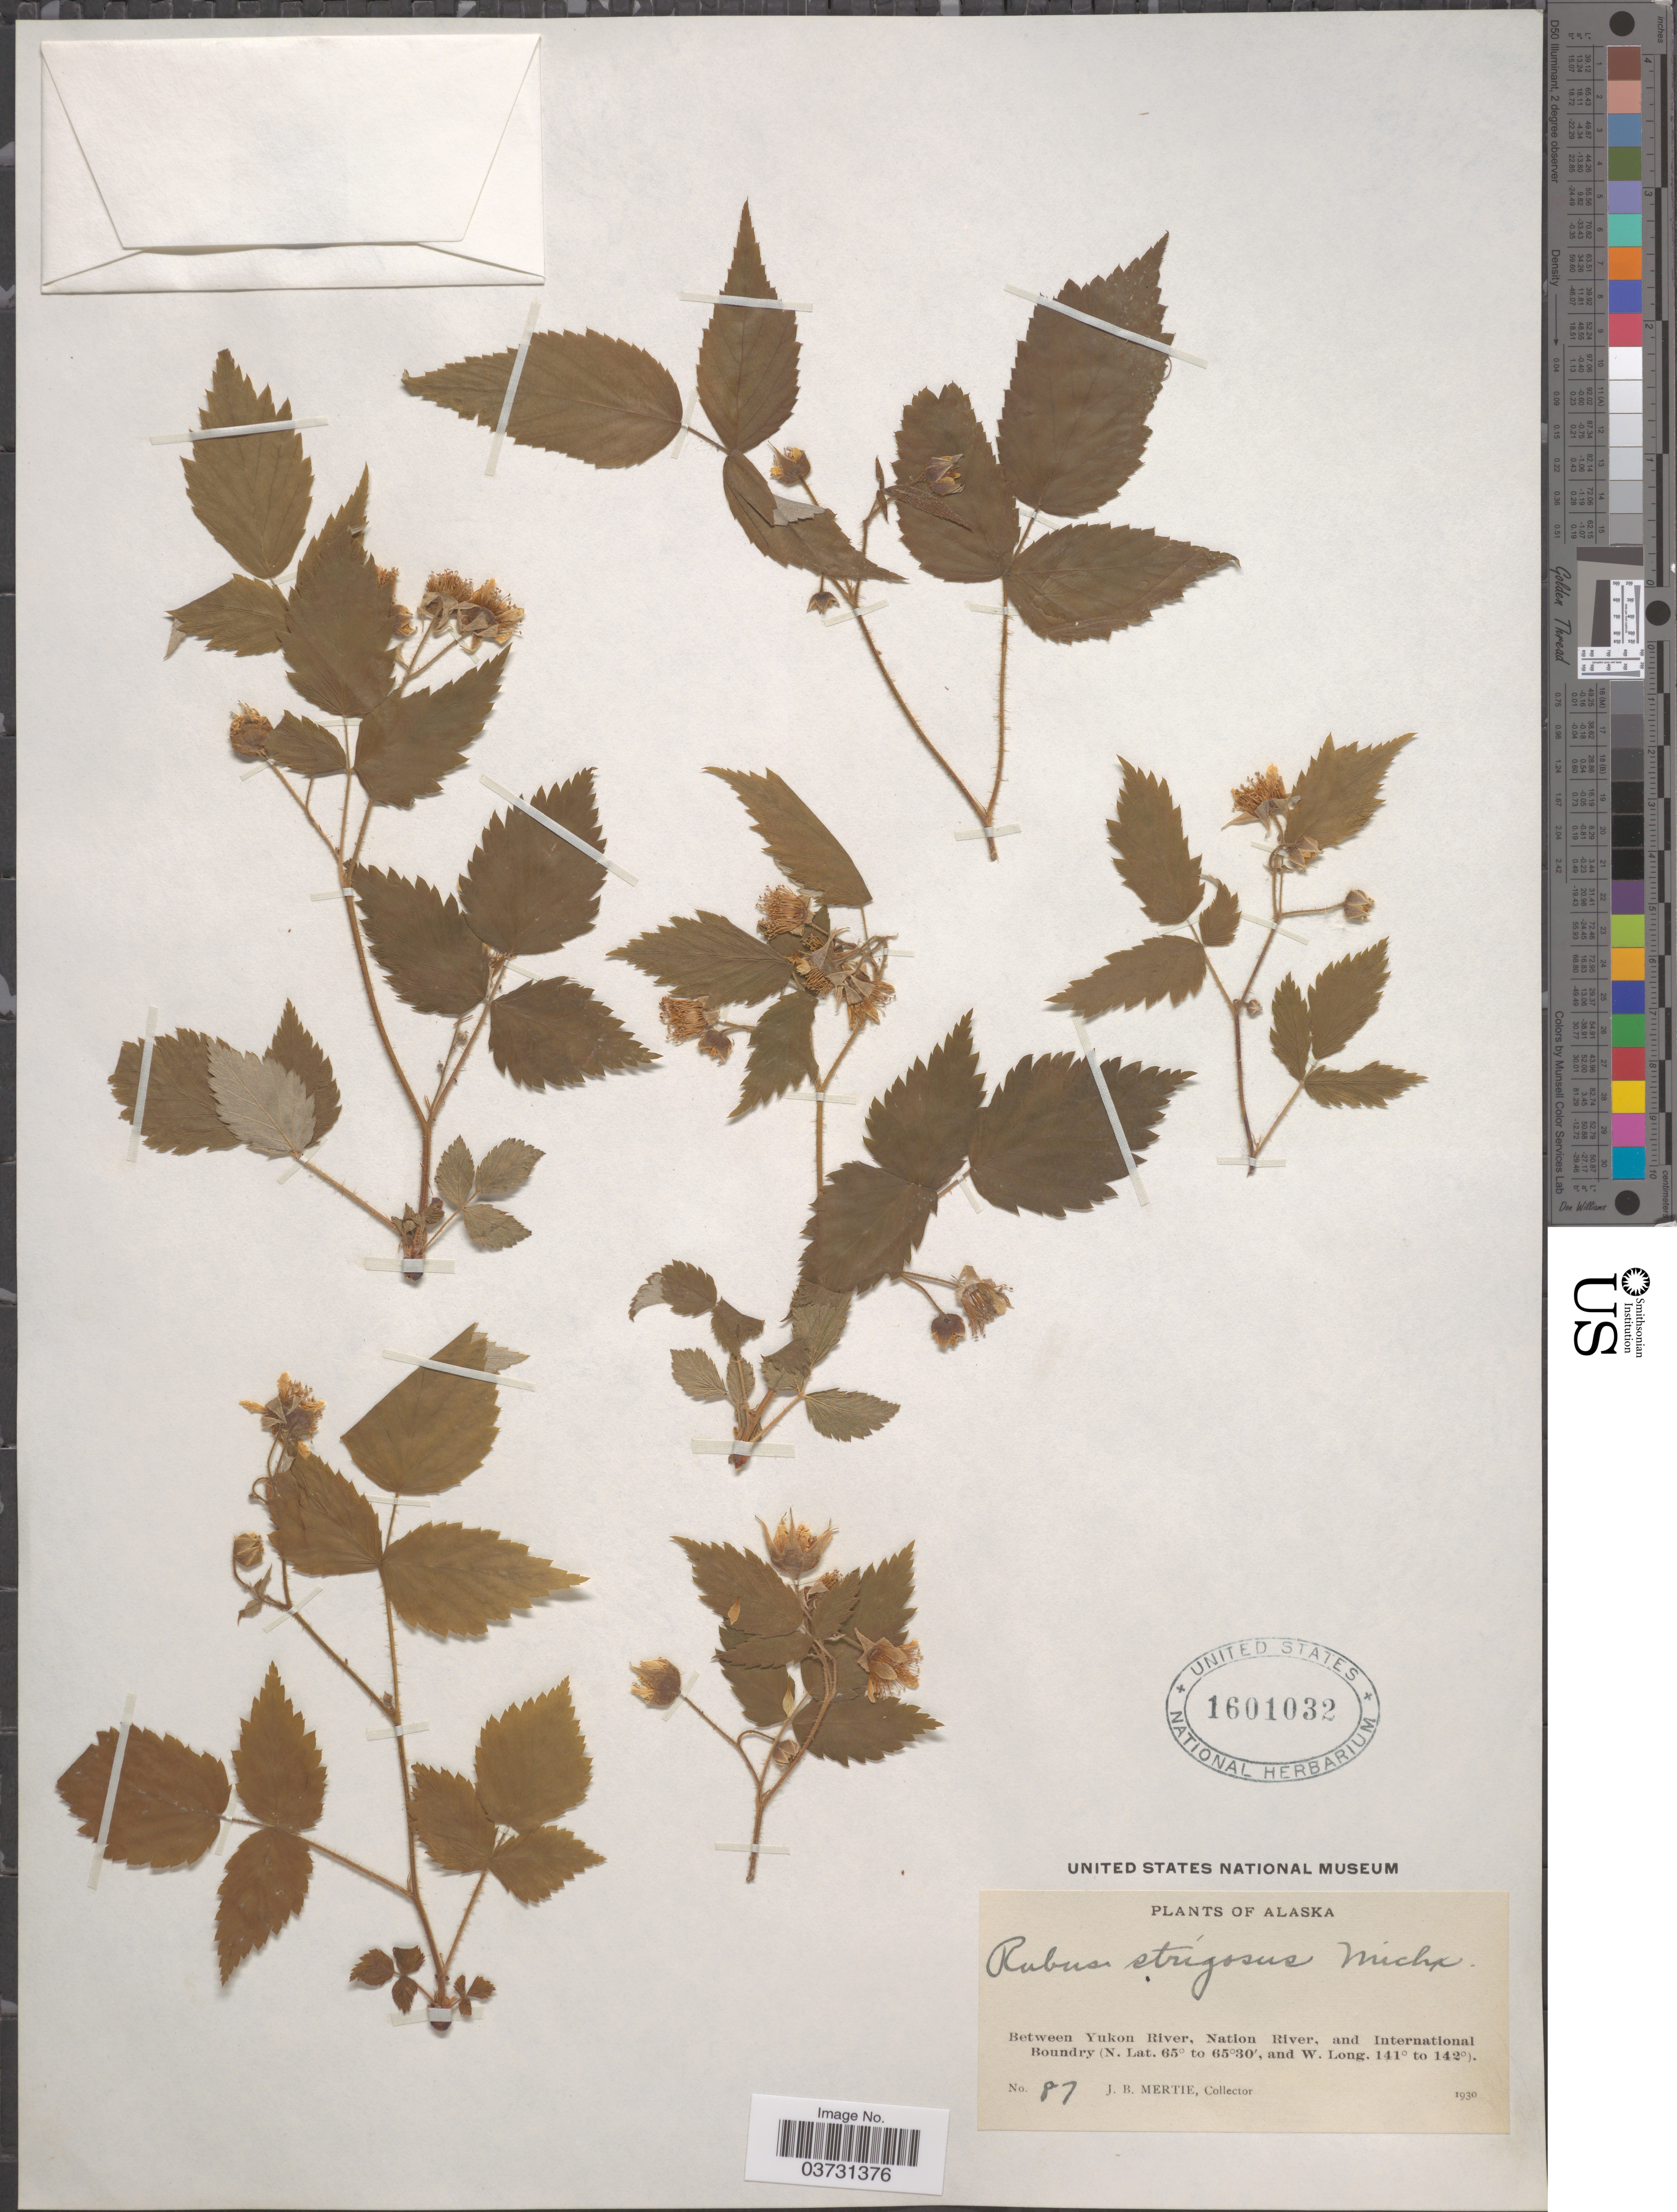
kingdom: Plantae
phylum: Tracheophyta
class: Magnoliopsida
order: Rosales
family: Rosaceae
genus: Rubus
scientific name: Rubus strigosus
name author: Michx.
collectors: J. Mertie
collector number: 87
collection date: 1930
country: United States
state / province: Alaska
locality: Between Yukon River, Nation River, and International Boundary.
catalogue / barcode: US 1601032